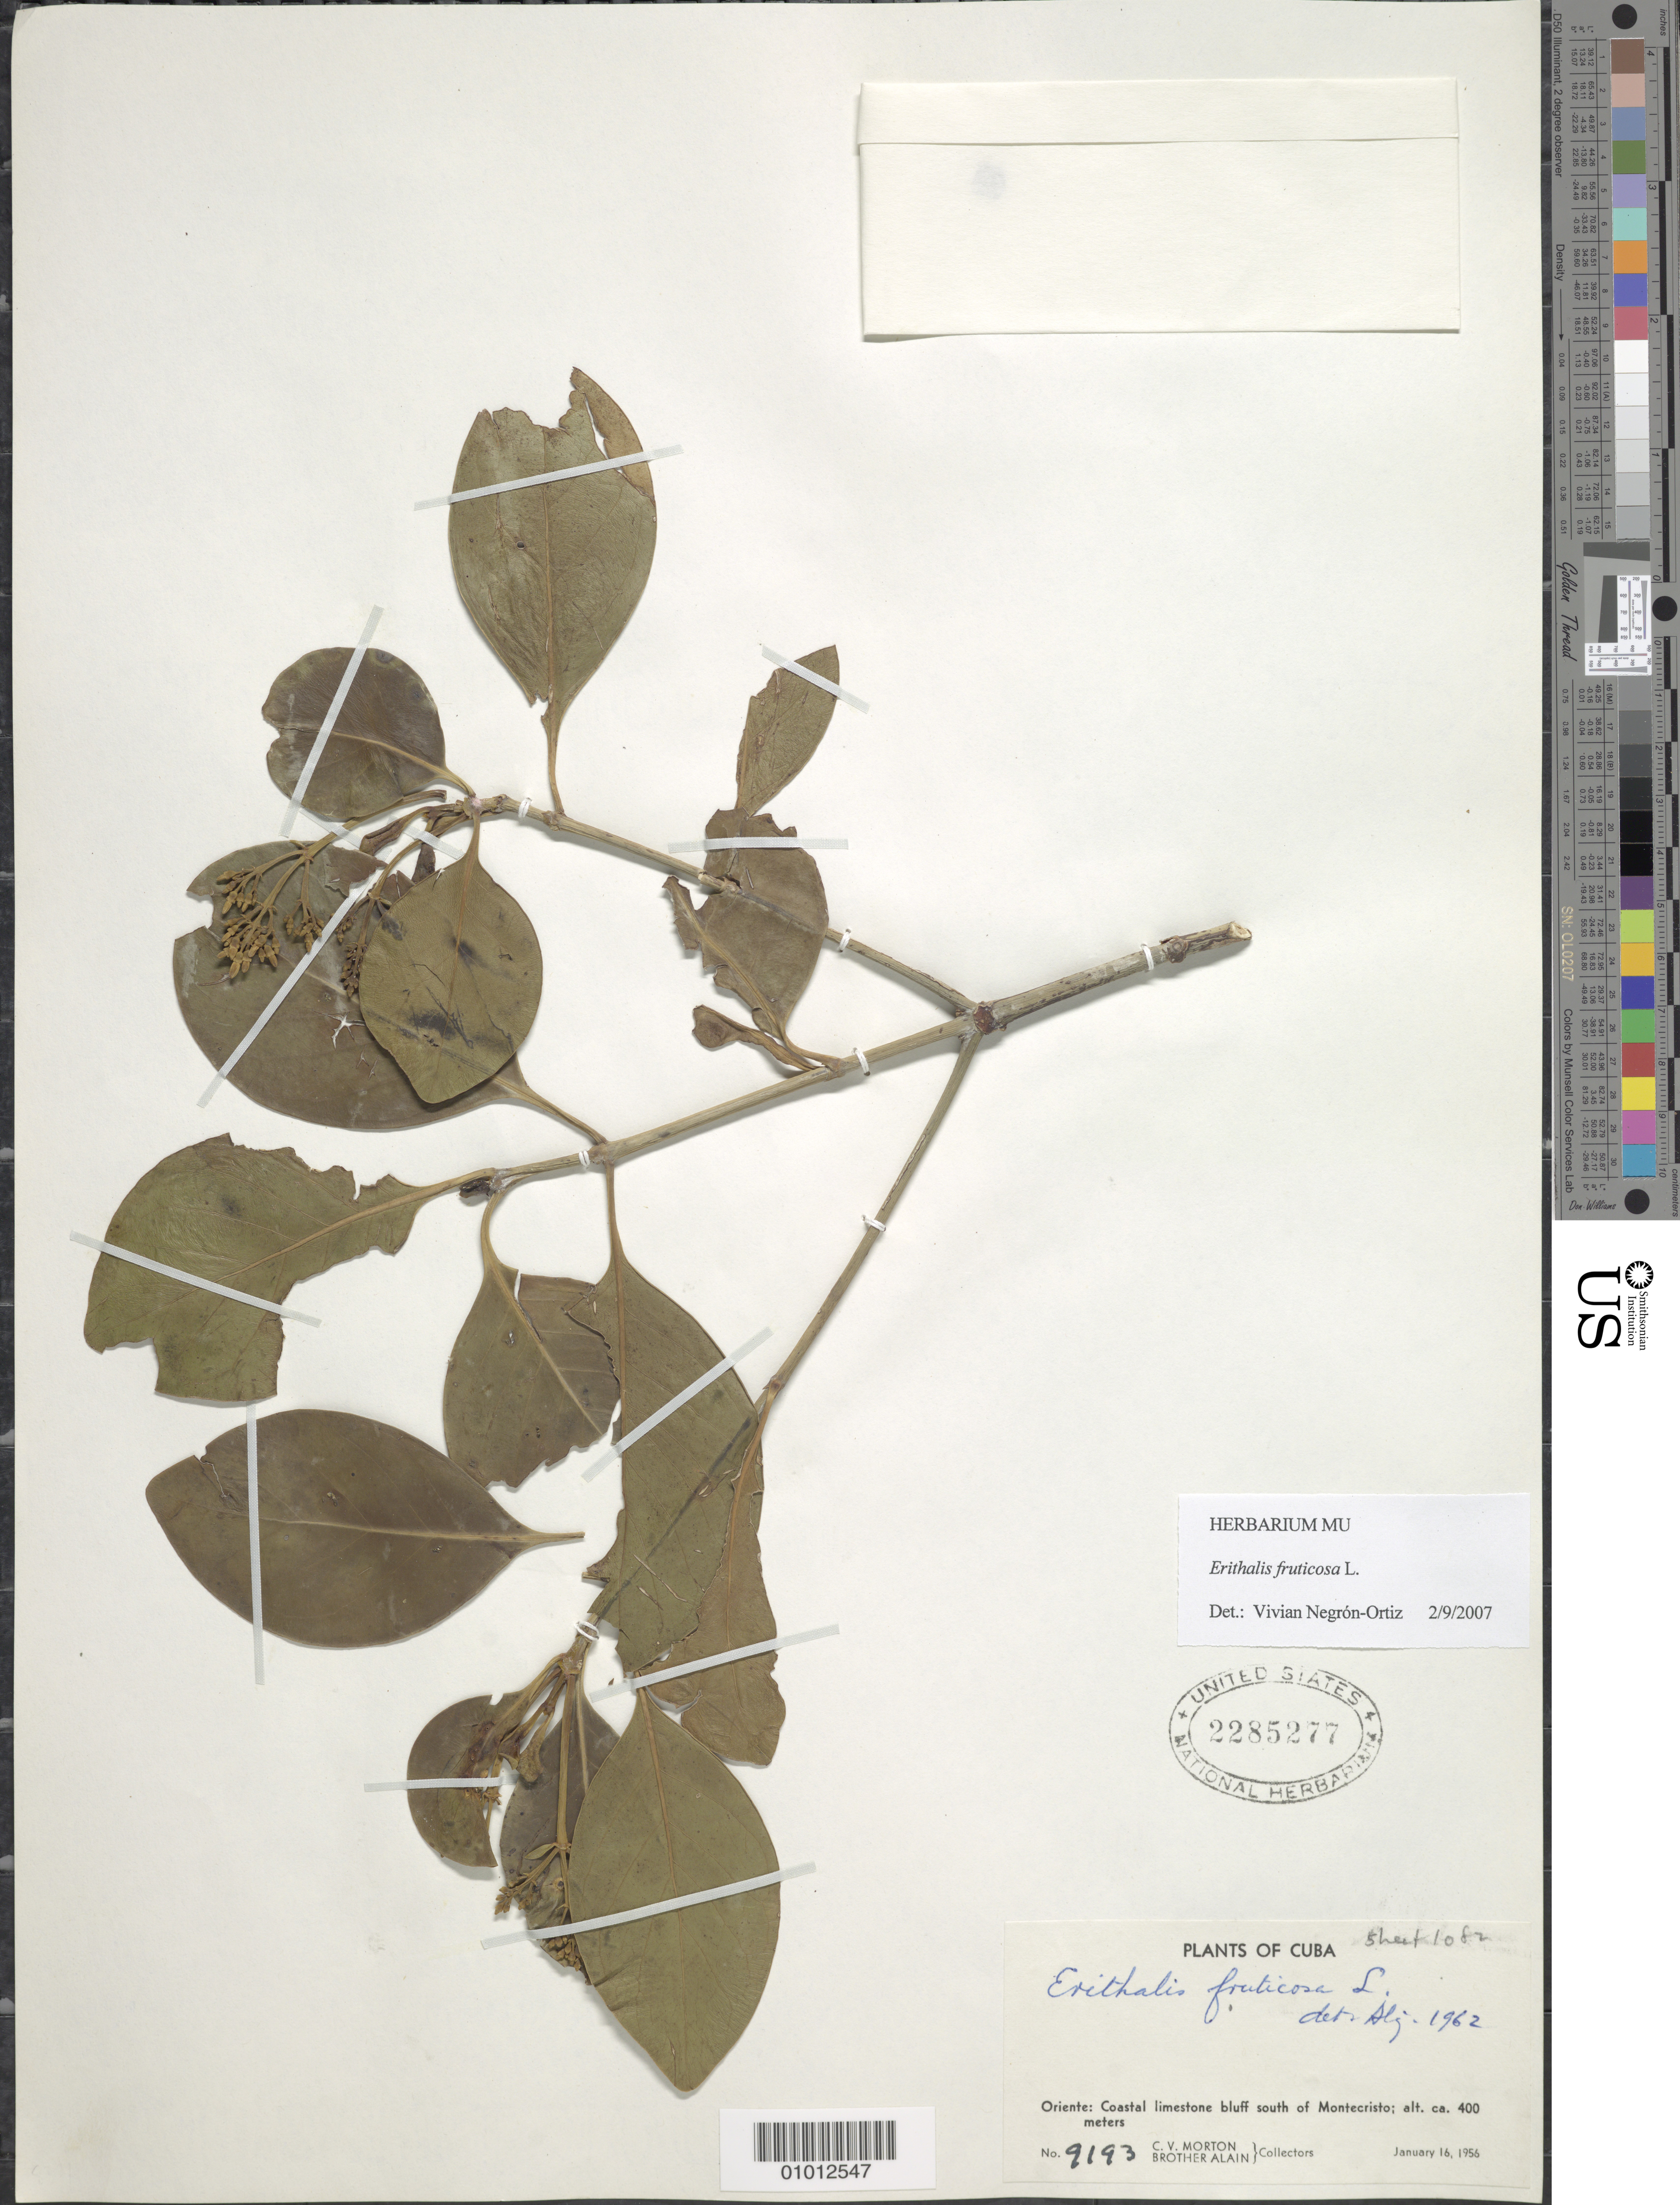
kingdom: Plantae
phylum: Tracheophyta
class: Magnoliopsida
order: Gentianales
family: Rubiaceae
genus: Erithalis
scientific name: Erithalis fruticosa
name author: L.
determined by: Negrón-Ortiz, V.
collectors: C. V. Morton & A. H. Liogier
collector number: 9193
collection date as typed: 16 Jan 1956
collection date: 1956-01-16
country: Cuba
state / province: Oriente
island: Cuba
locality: South of Montecristo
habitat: Coastal limestone bluff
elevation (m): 400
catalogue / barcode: US 2285277